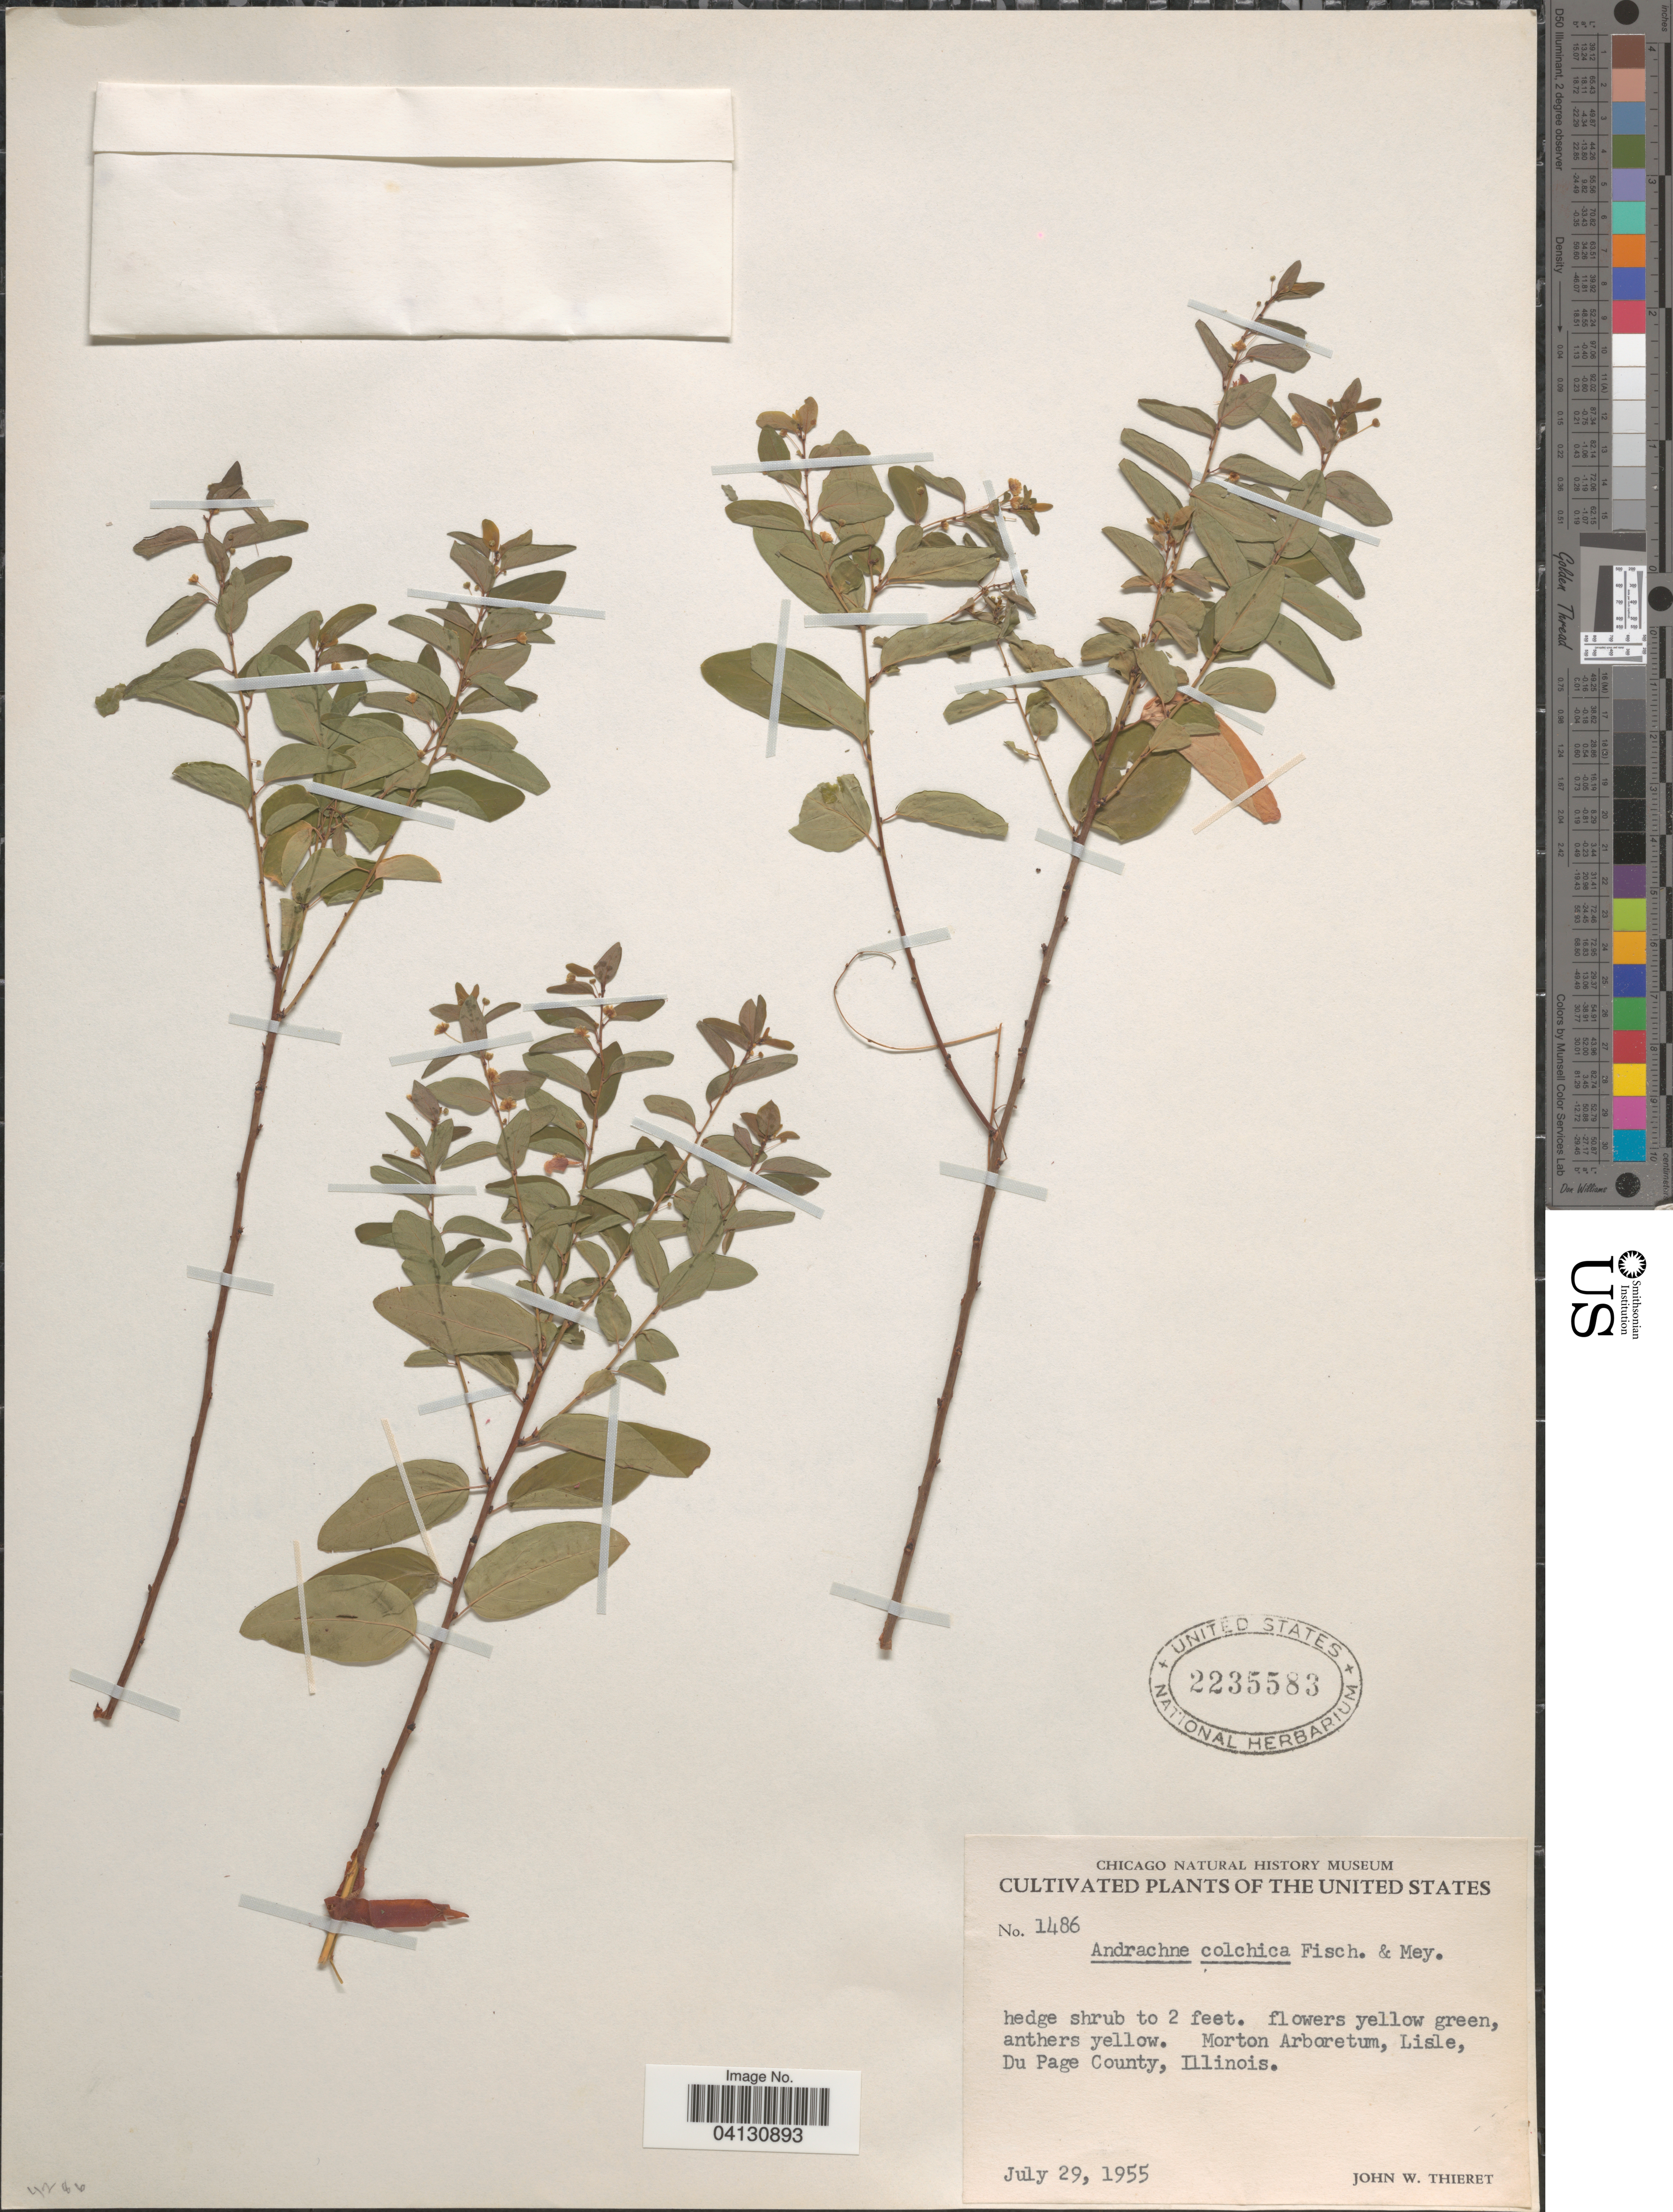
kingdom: Plantae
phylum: Tracheophyta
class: Magnoliopsida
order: Malpighiales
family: Phyllanthaceae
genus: Andrachne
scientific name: Andrachne colchica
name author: Fisch. & C.A. Mey. ex Boiss.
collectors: J. W. Thieret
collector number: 1486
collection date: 1955-07-29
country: United States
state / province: Illinois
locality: Morton Arboretum, Lisle, Du Page County.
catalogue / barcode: US 2235583